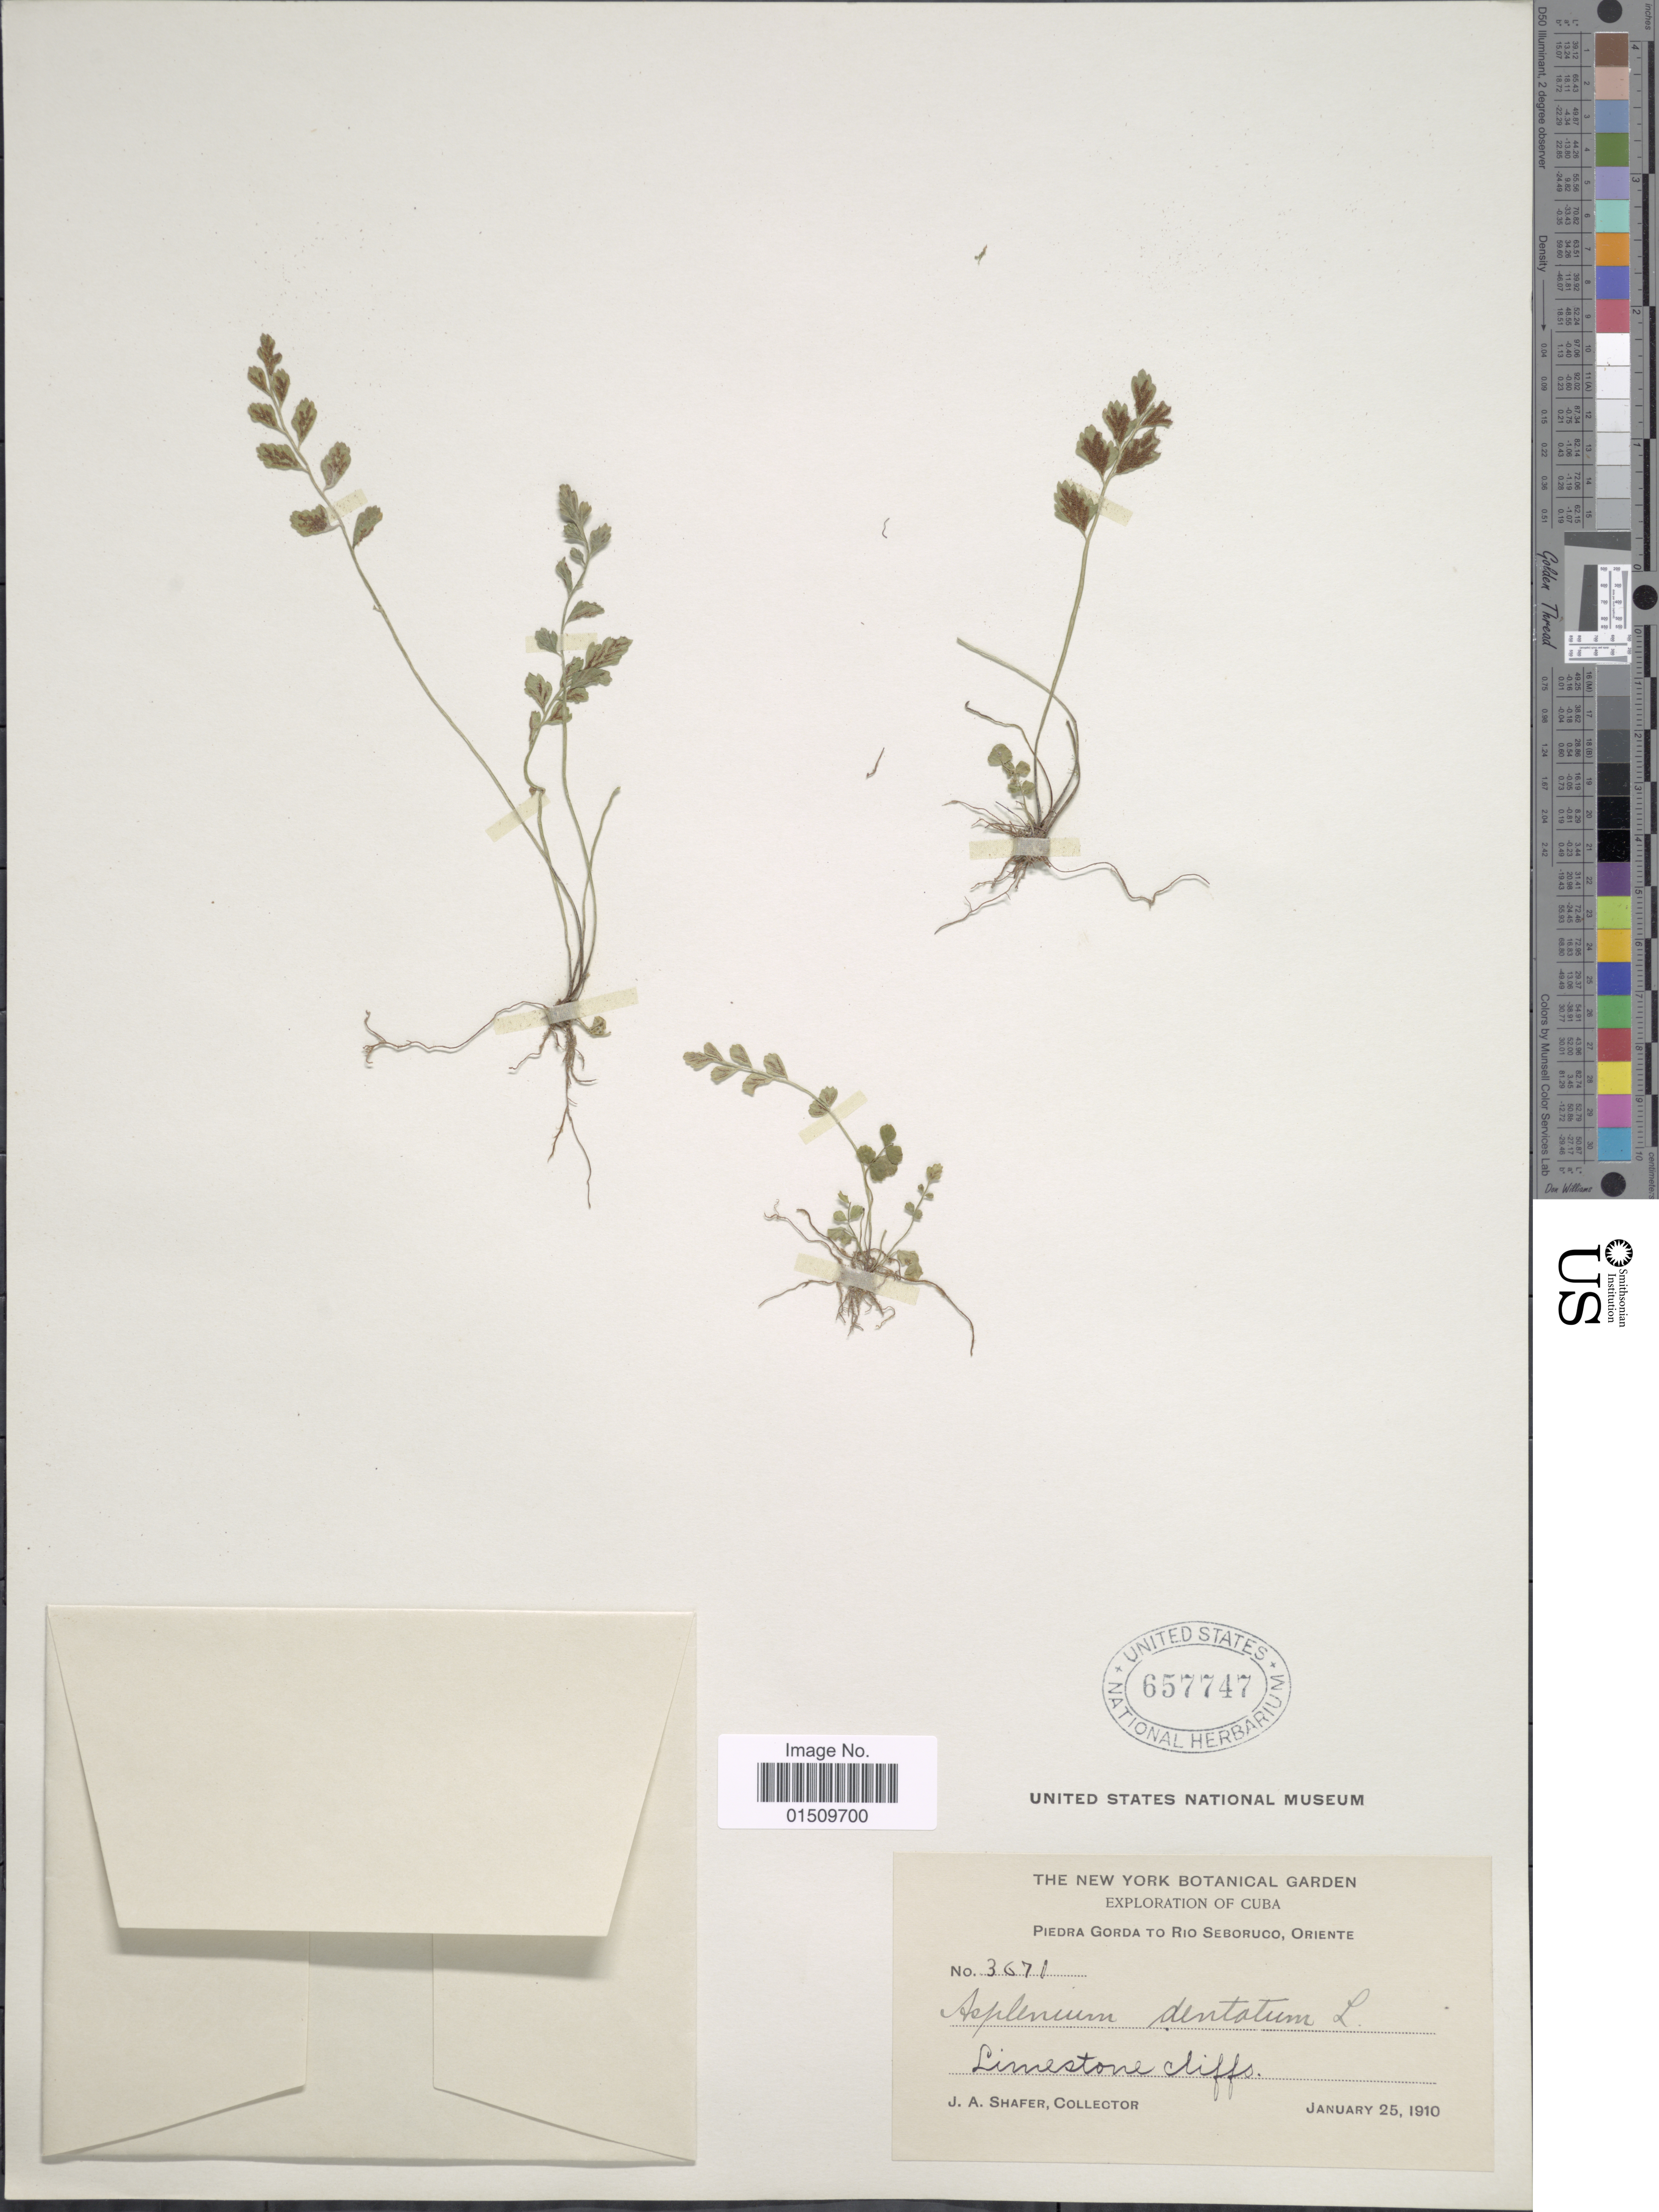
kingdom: Plantae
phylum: Tracheophyta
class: Polypodiopsida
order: Polypodiales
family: Aspleniaceae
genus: Asplenium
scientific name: Asplenium trichomanes-dentatum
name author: L.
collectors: J. A. Shafer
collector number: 3670*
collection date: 1910-01-25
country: Cuba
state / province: Oriente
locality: Cuba, Piedra Gorda to Rio Seboruco.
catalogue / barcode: US 657747